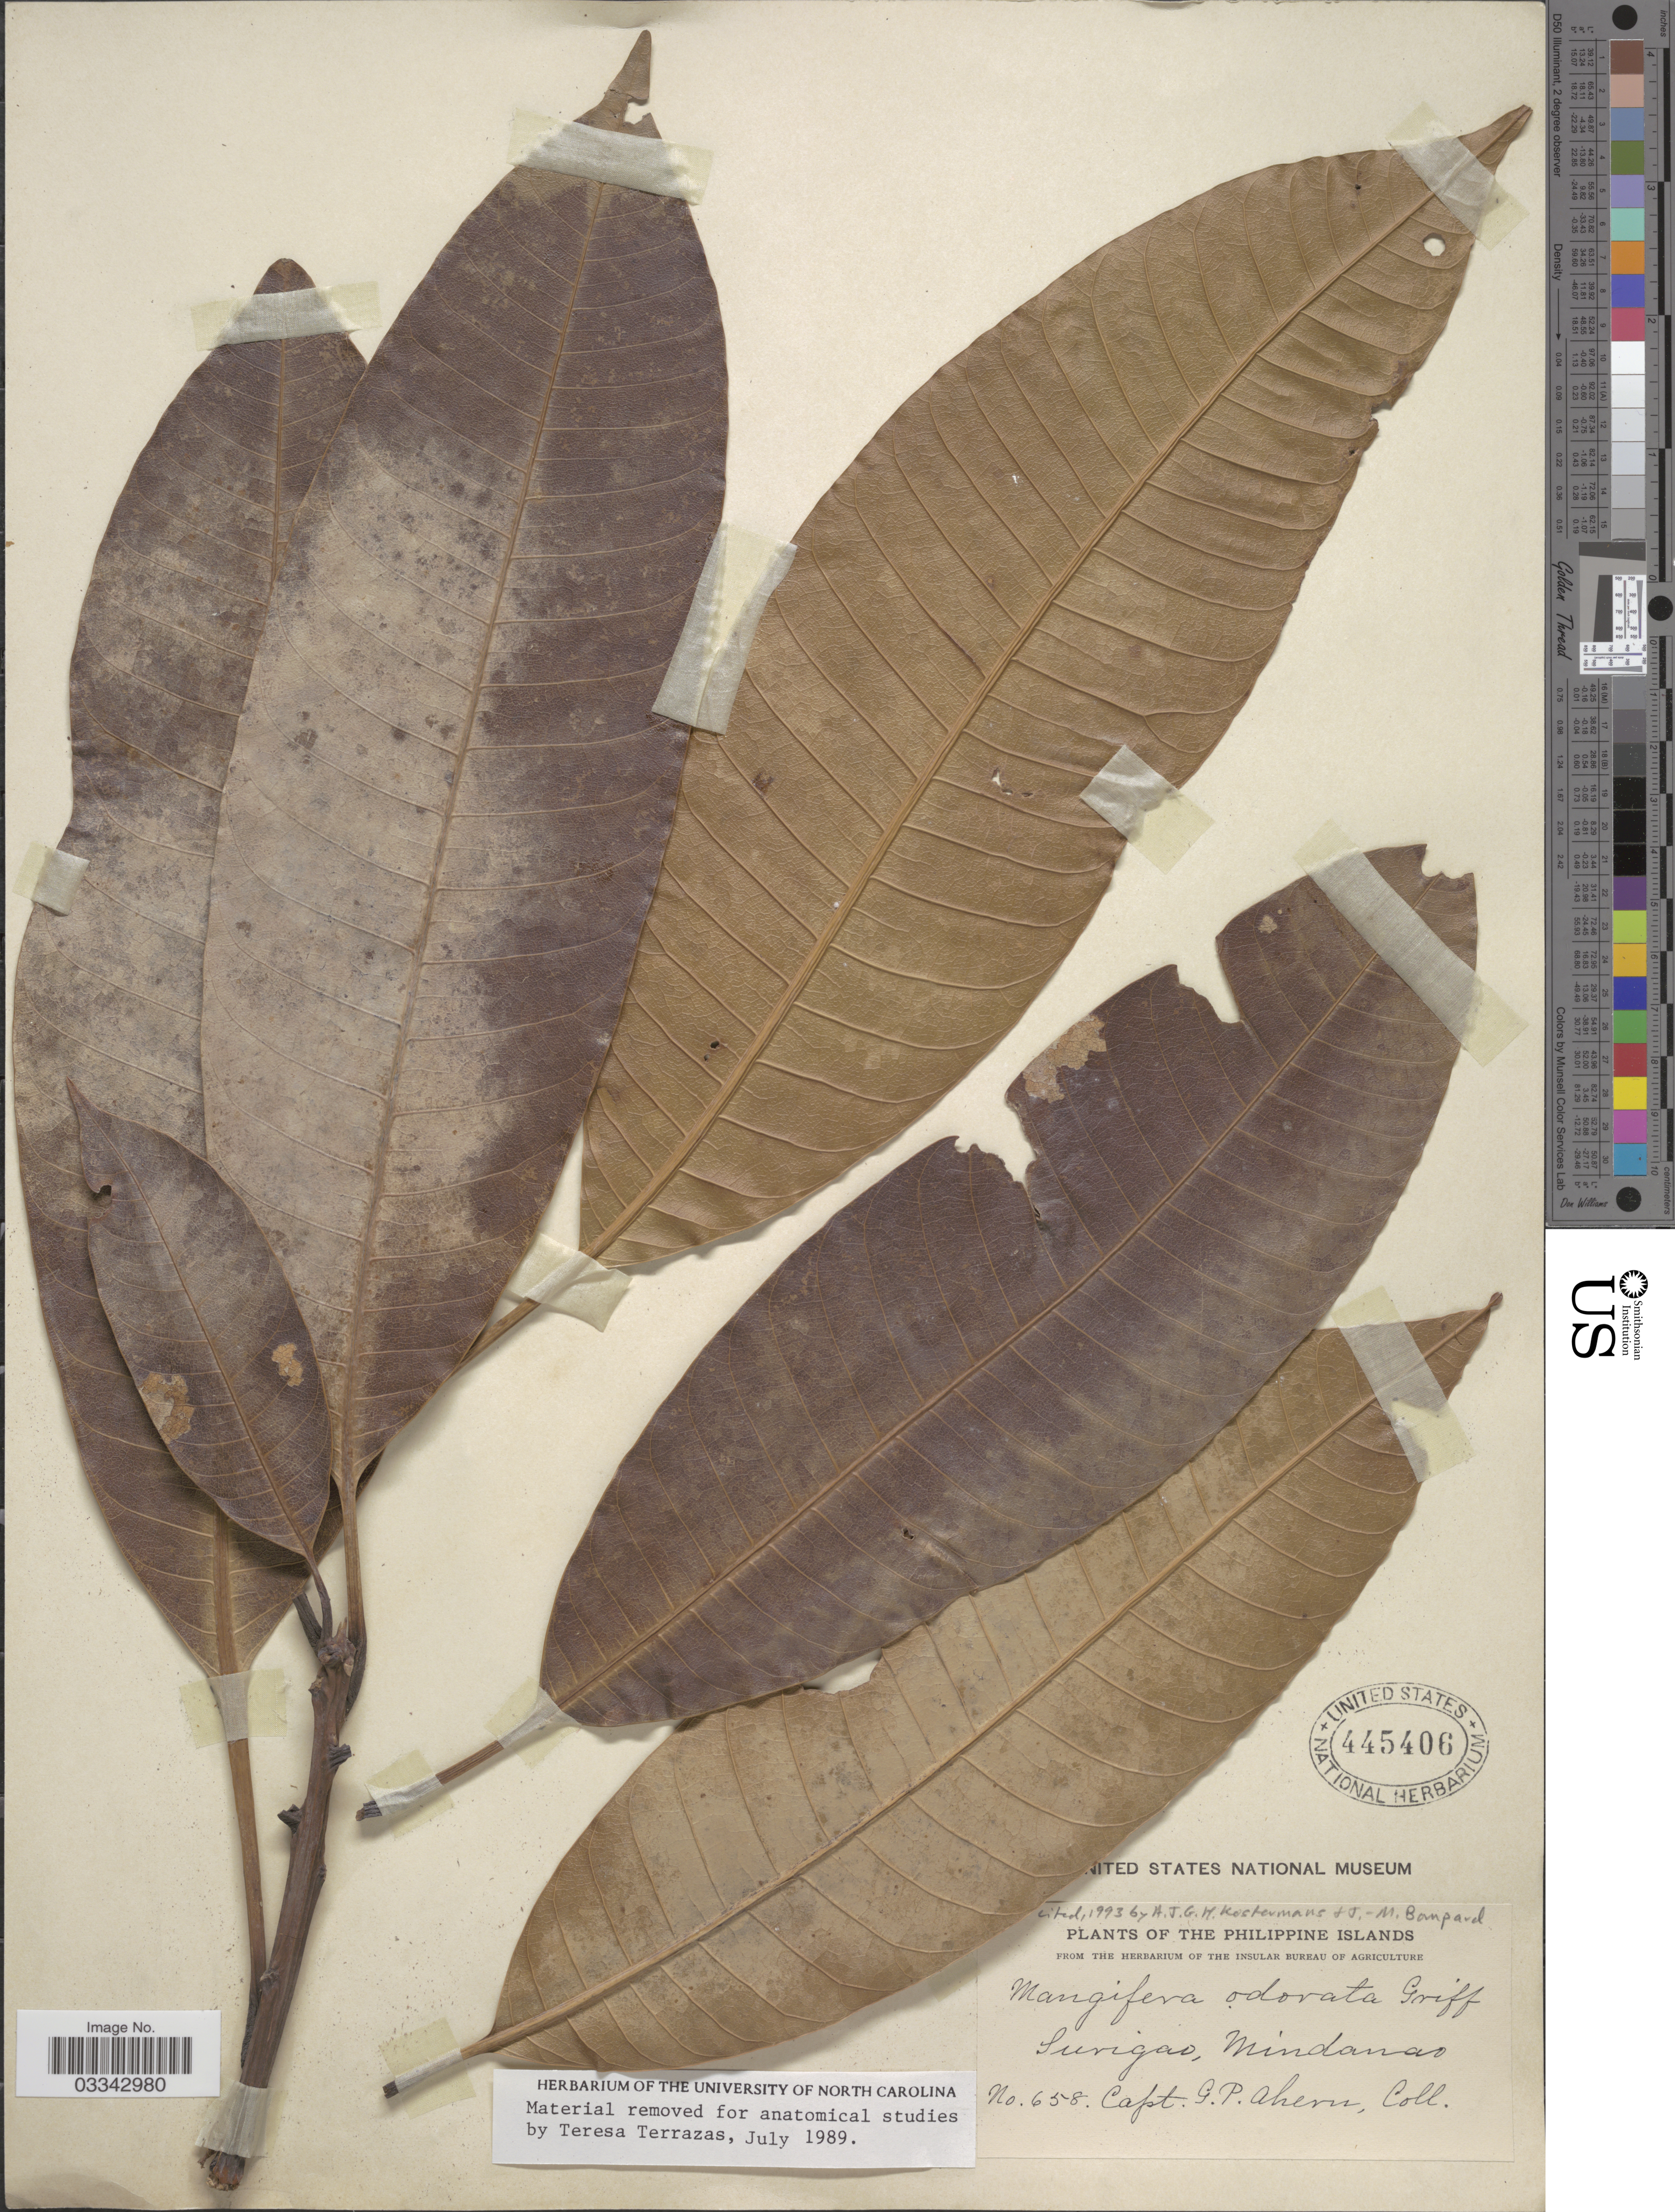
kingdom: Plantae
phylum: Tracheophyta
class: Magnoliopsida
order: Sapindales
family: Anacardiaceae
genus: Mangifera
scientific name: Mangifera odorata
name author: Griff.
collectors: G. Ahern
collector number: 658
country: Philippines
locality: The Philippine Islands. Surigao, Mindanao.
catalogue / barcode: US 445406